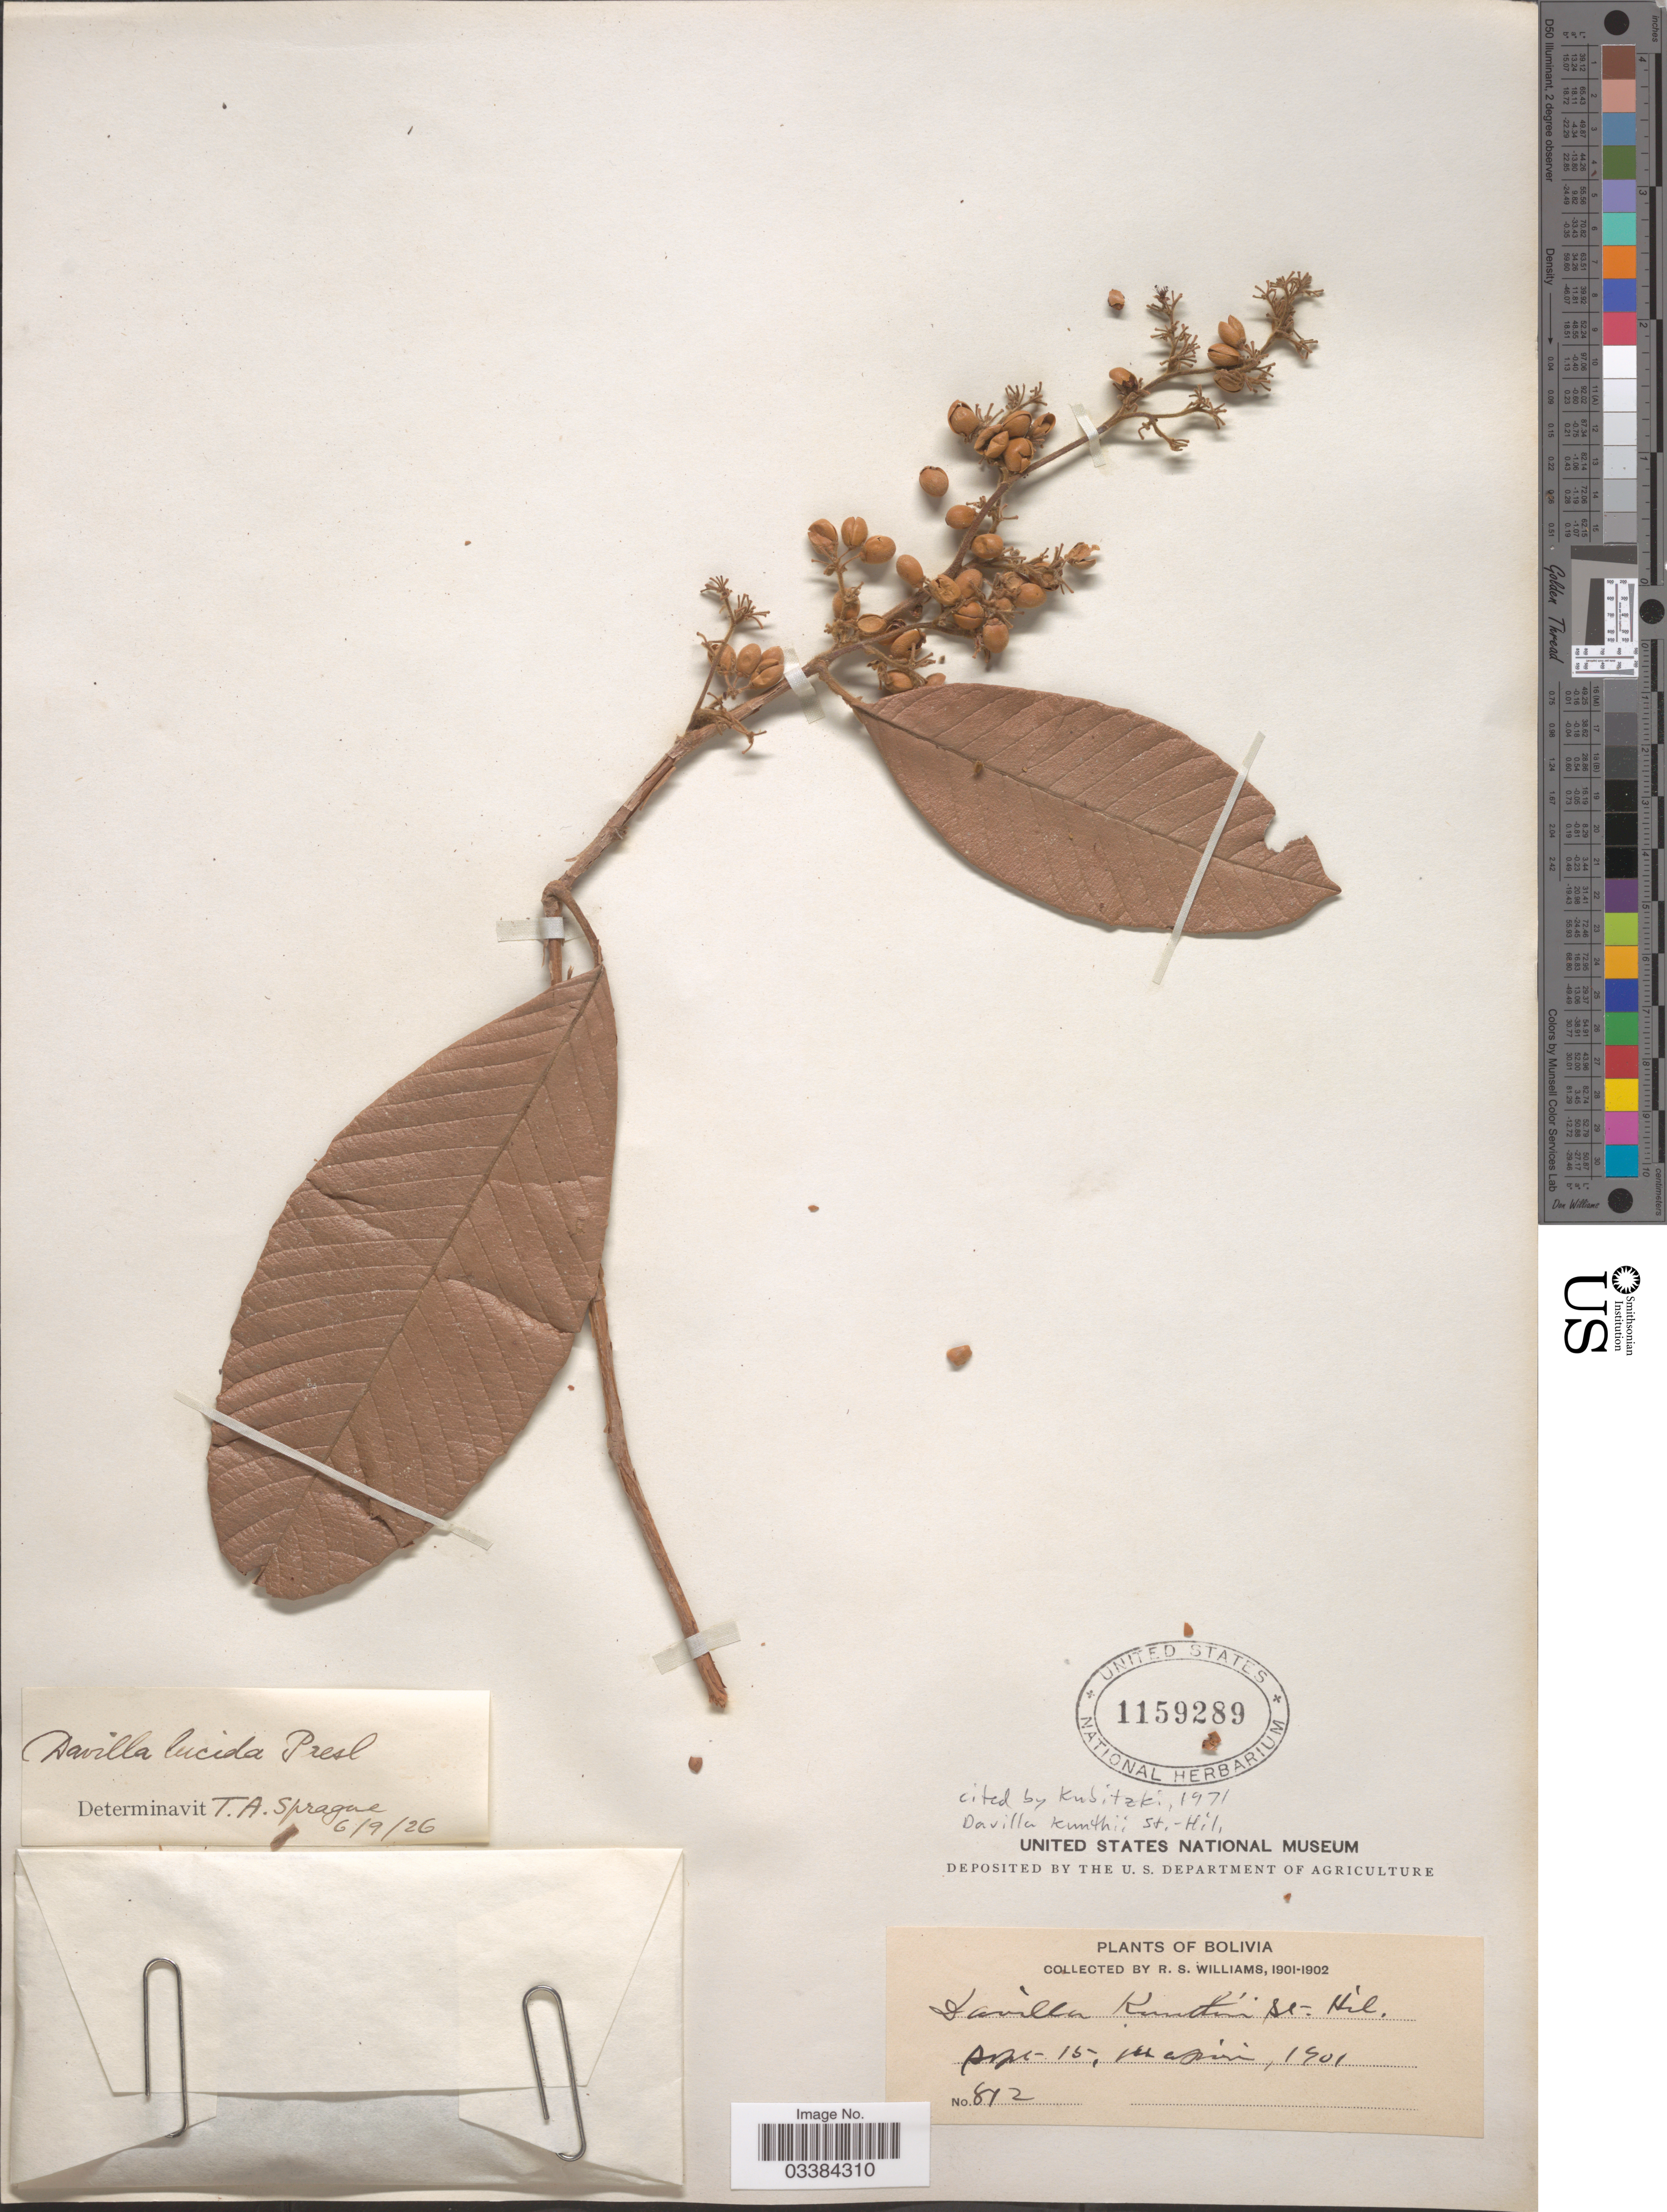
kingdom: Plantae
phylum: Tracheophyta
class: Magnoliopsida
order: Dilleniales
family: Dilleniaceae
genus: Davilla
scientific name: Davilla kunthii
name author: A. St.-Hil.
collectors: R. S. Williams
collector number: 812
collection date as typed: Sep. 15, 1901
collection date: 1901-09-15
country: Bolivia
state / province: La Páz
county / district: Larecaja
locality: Mapiri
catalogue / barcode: US 1159289